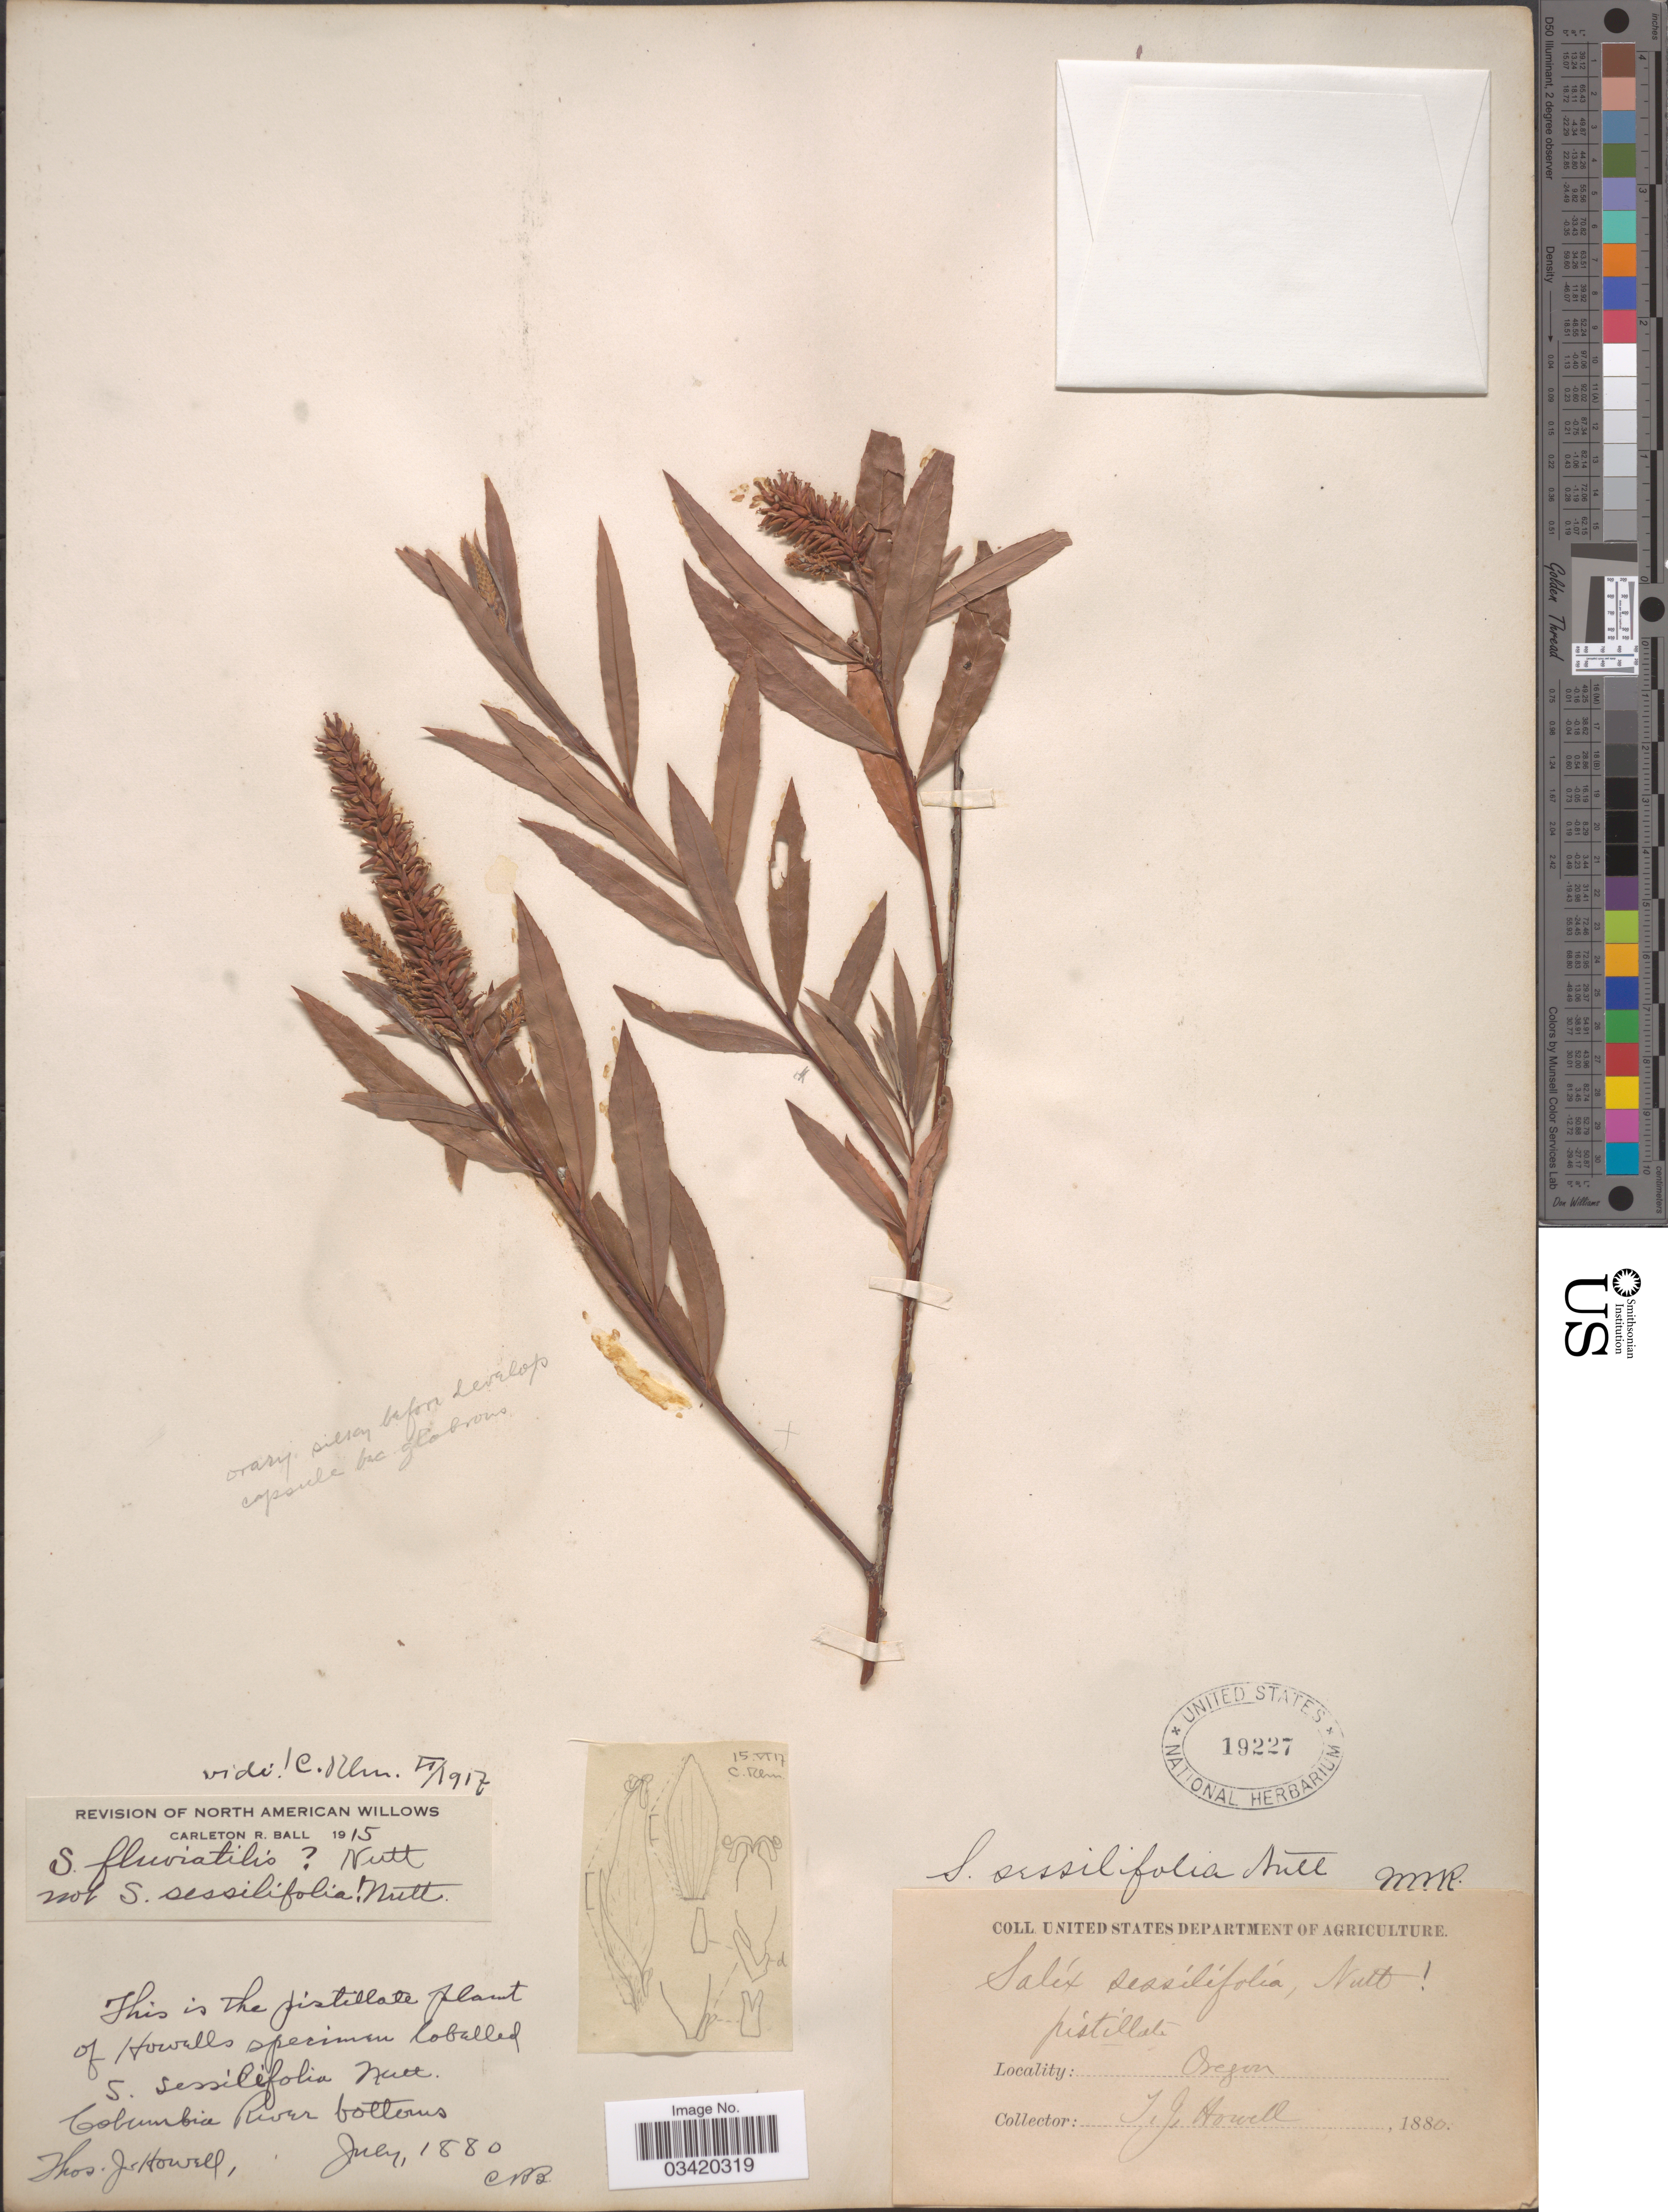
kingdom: Plantae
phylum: Tracheophyta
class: Magnoliopsida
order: Malpighiales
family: Salicaceae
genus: Salix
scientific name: Salix fluviatilis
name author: Nutt.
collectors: T. J. Howell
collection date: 1880-07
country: United States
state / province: Oregon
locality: Columbia River bottoms.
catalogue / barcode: US 19227